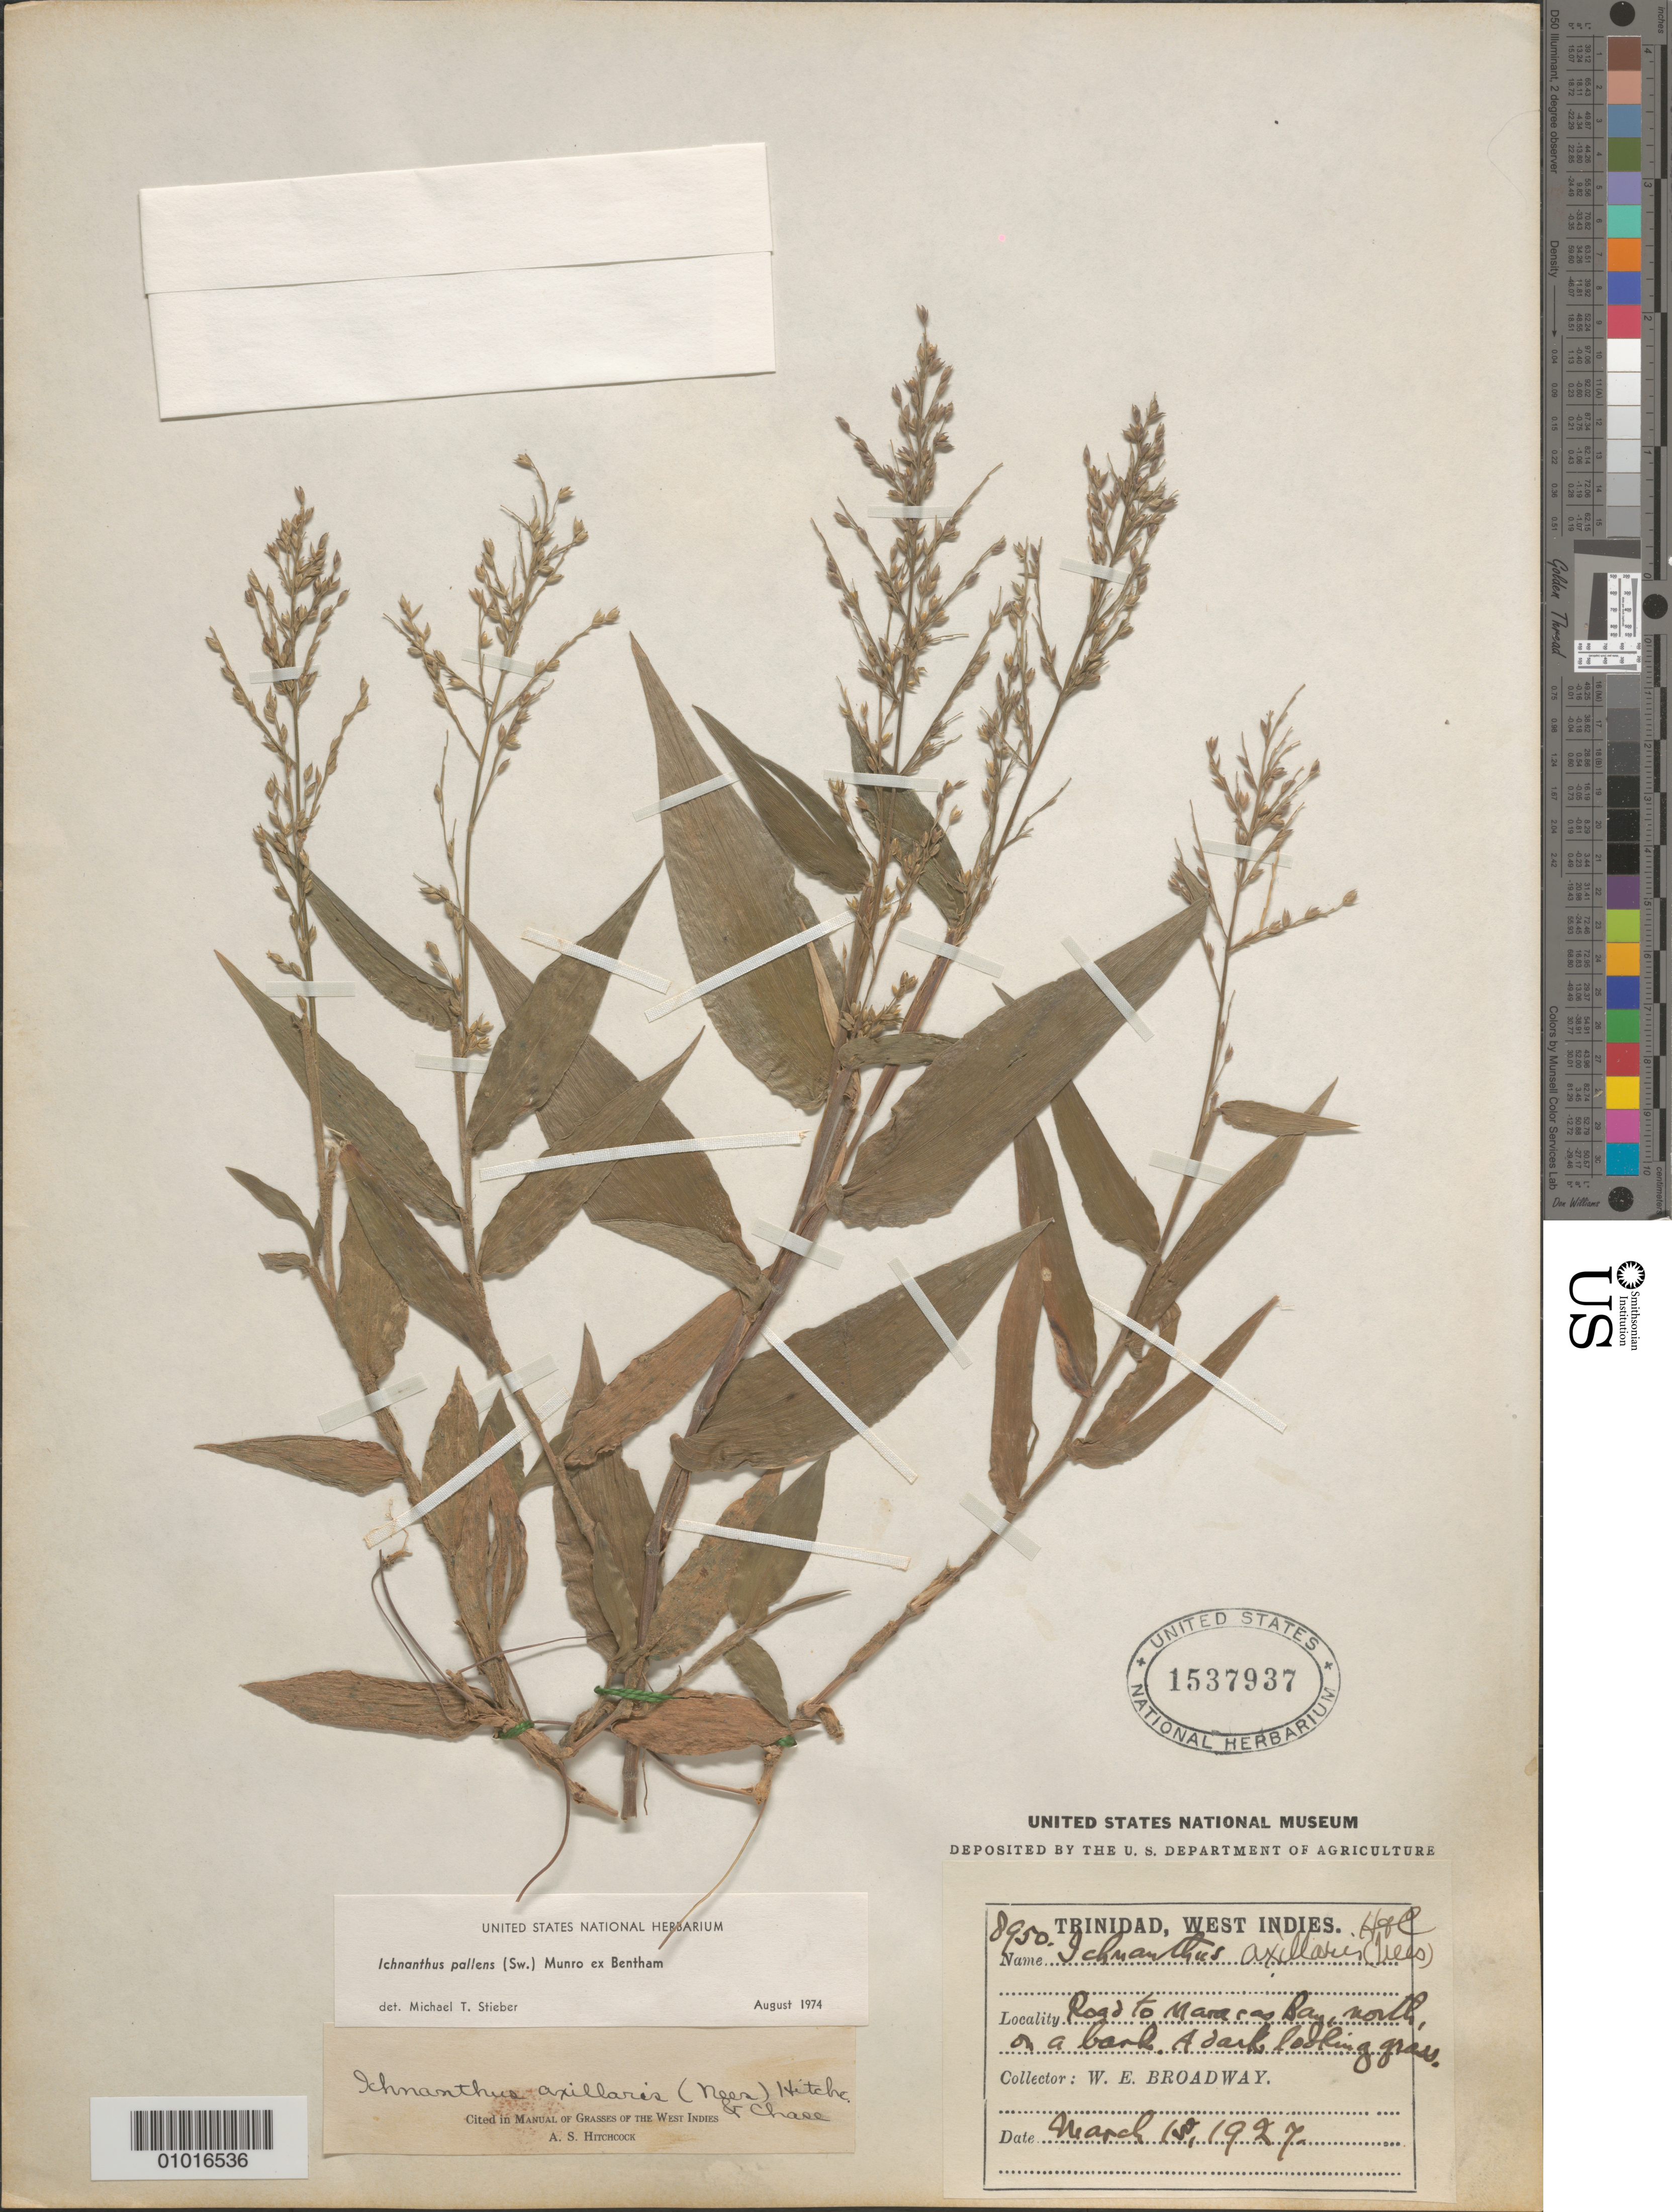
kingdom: Plantae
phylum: Tracheophyta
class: Liliopsida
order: Poales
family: Poaceae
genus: Ichnanthus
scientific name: Ichnanthus pallens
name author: (Sw.) Munro ex Benth.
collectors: W. E. Broadway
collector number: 8950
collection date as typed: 13 Mar 1927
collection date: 1927-03-13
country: Trinidad and Tobago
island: Trinidad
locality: Road to Maracas Bay, North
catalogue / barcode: US 1537937